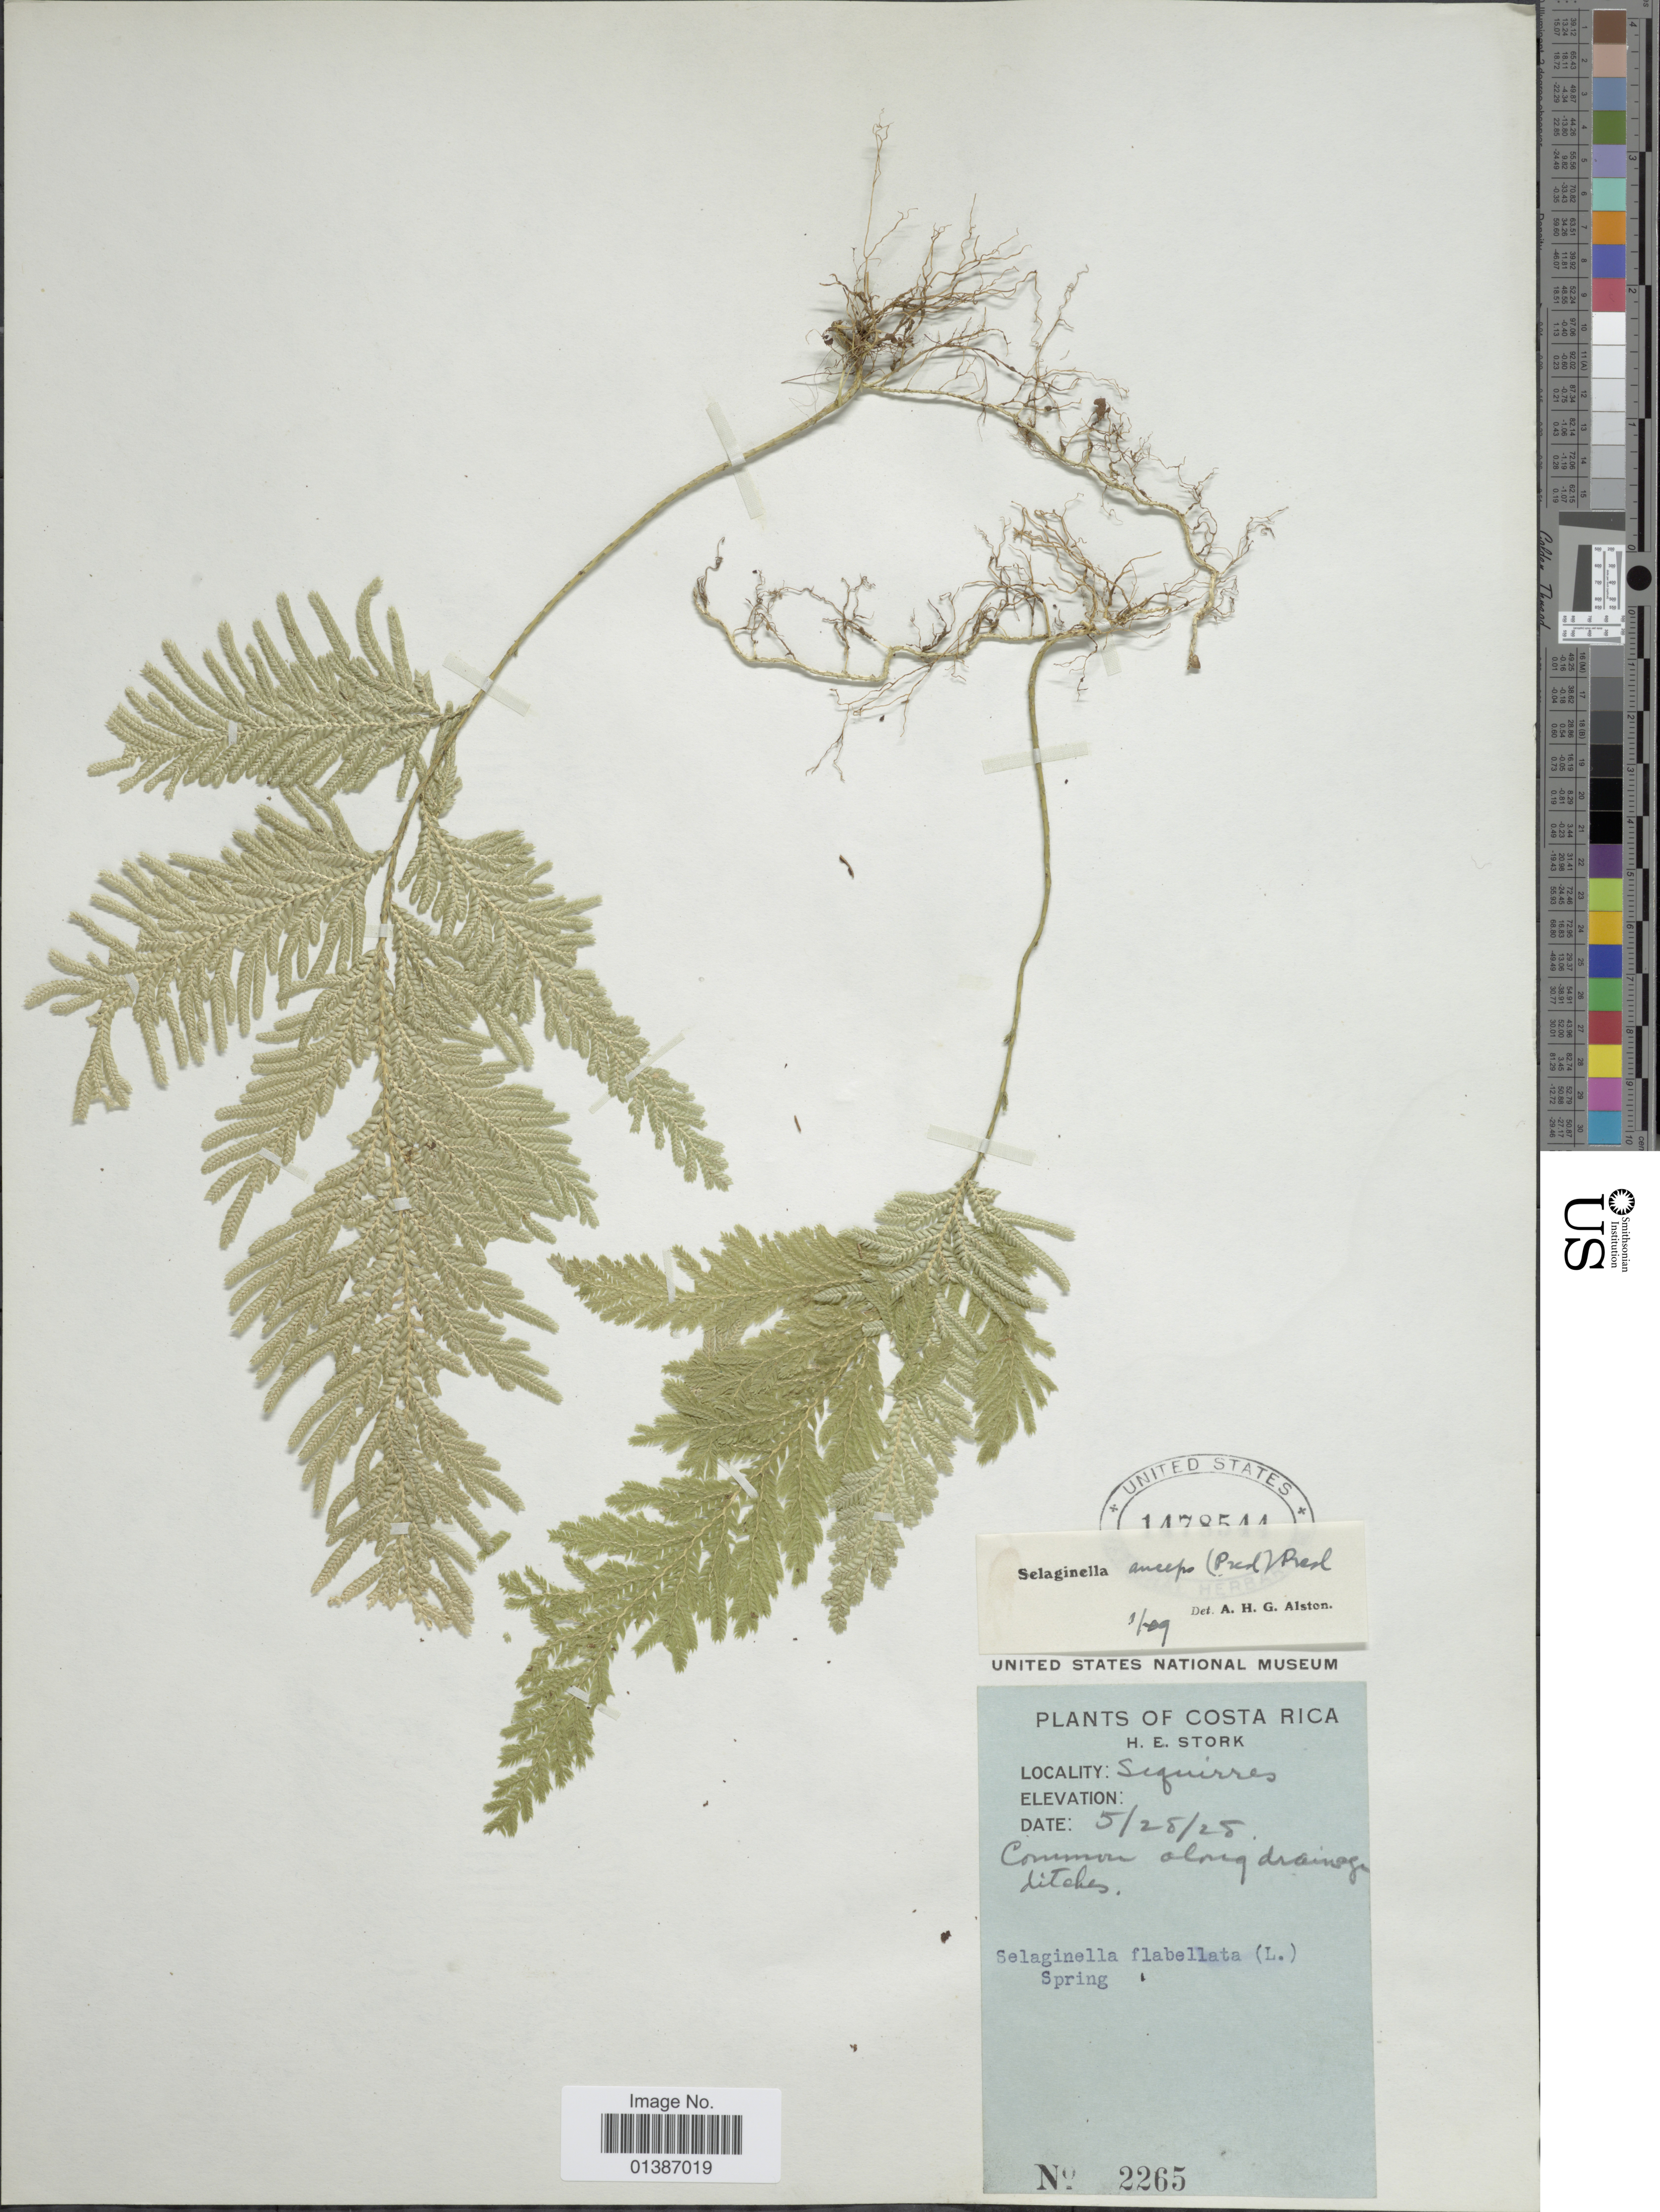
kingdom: Plantae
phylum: Tracheophyta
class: Lycopodiopsida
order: Selaginellales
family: Selaginellaceae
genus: Selaginella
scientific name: Selaginella anceps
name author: (C. Presl)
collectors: H. E. Stork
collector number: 2265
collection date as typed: Transcribed d/m/y: 28/5/28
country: Costa Rica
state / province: Limón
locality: Siquirres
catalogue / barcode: US 1478544